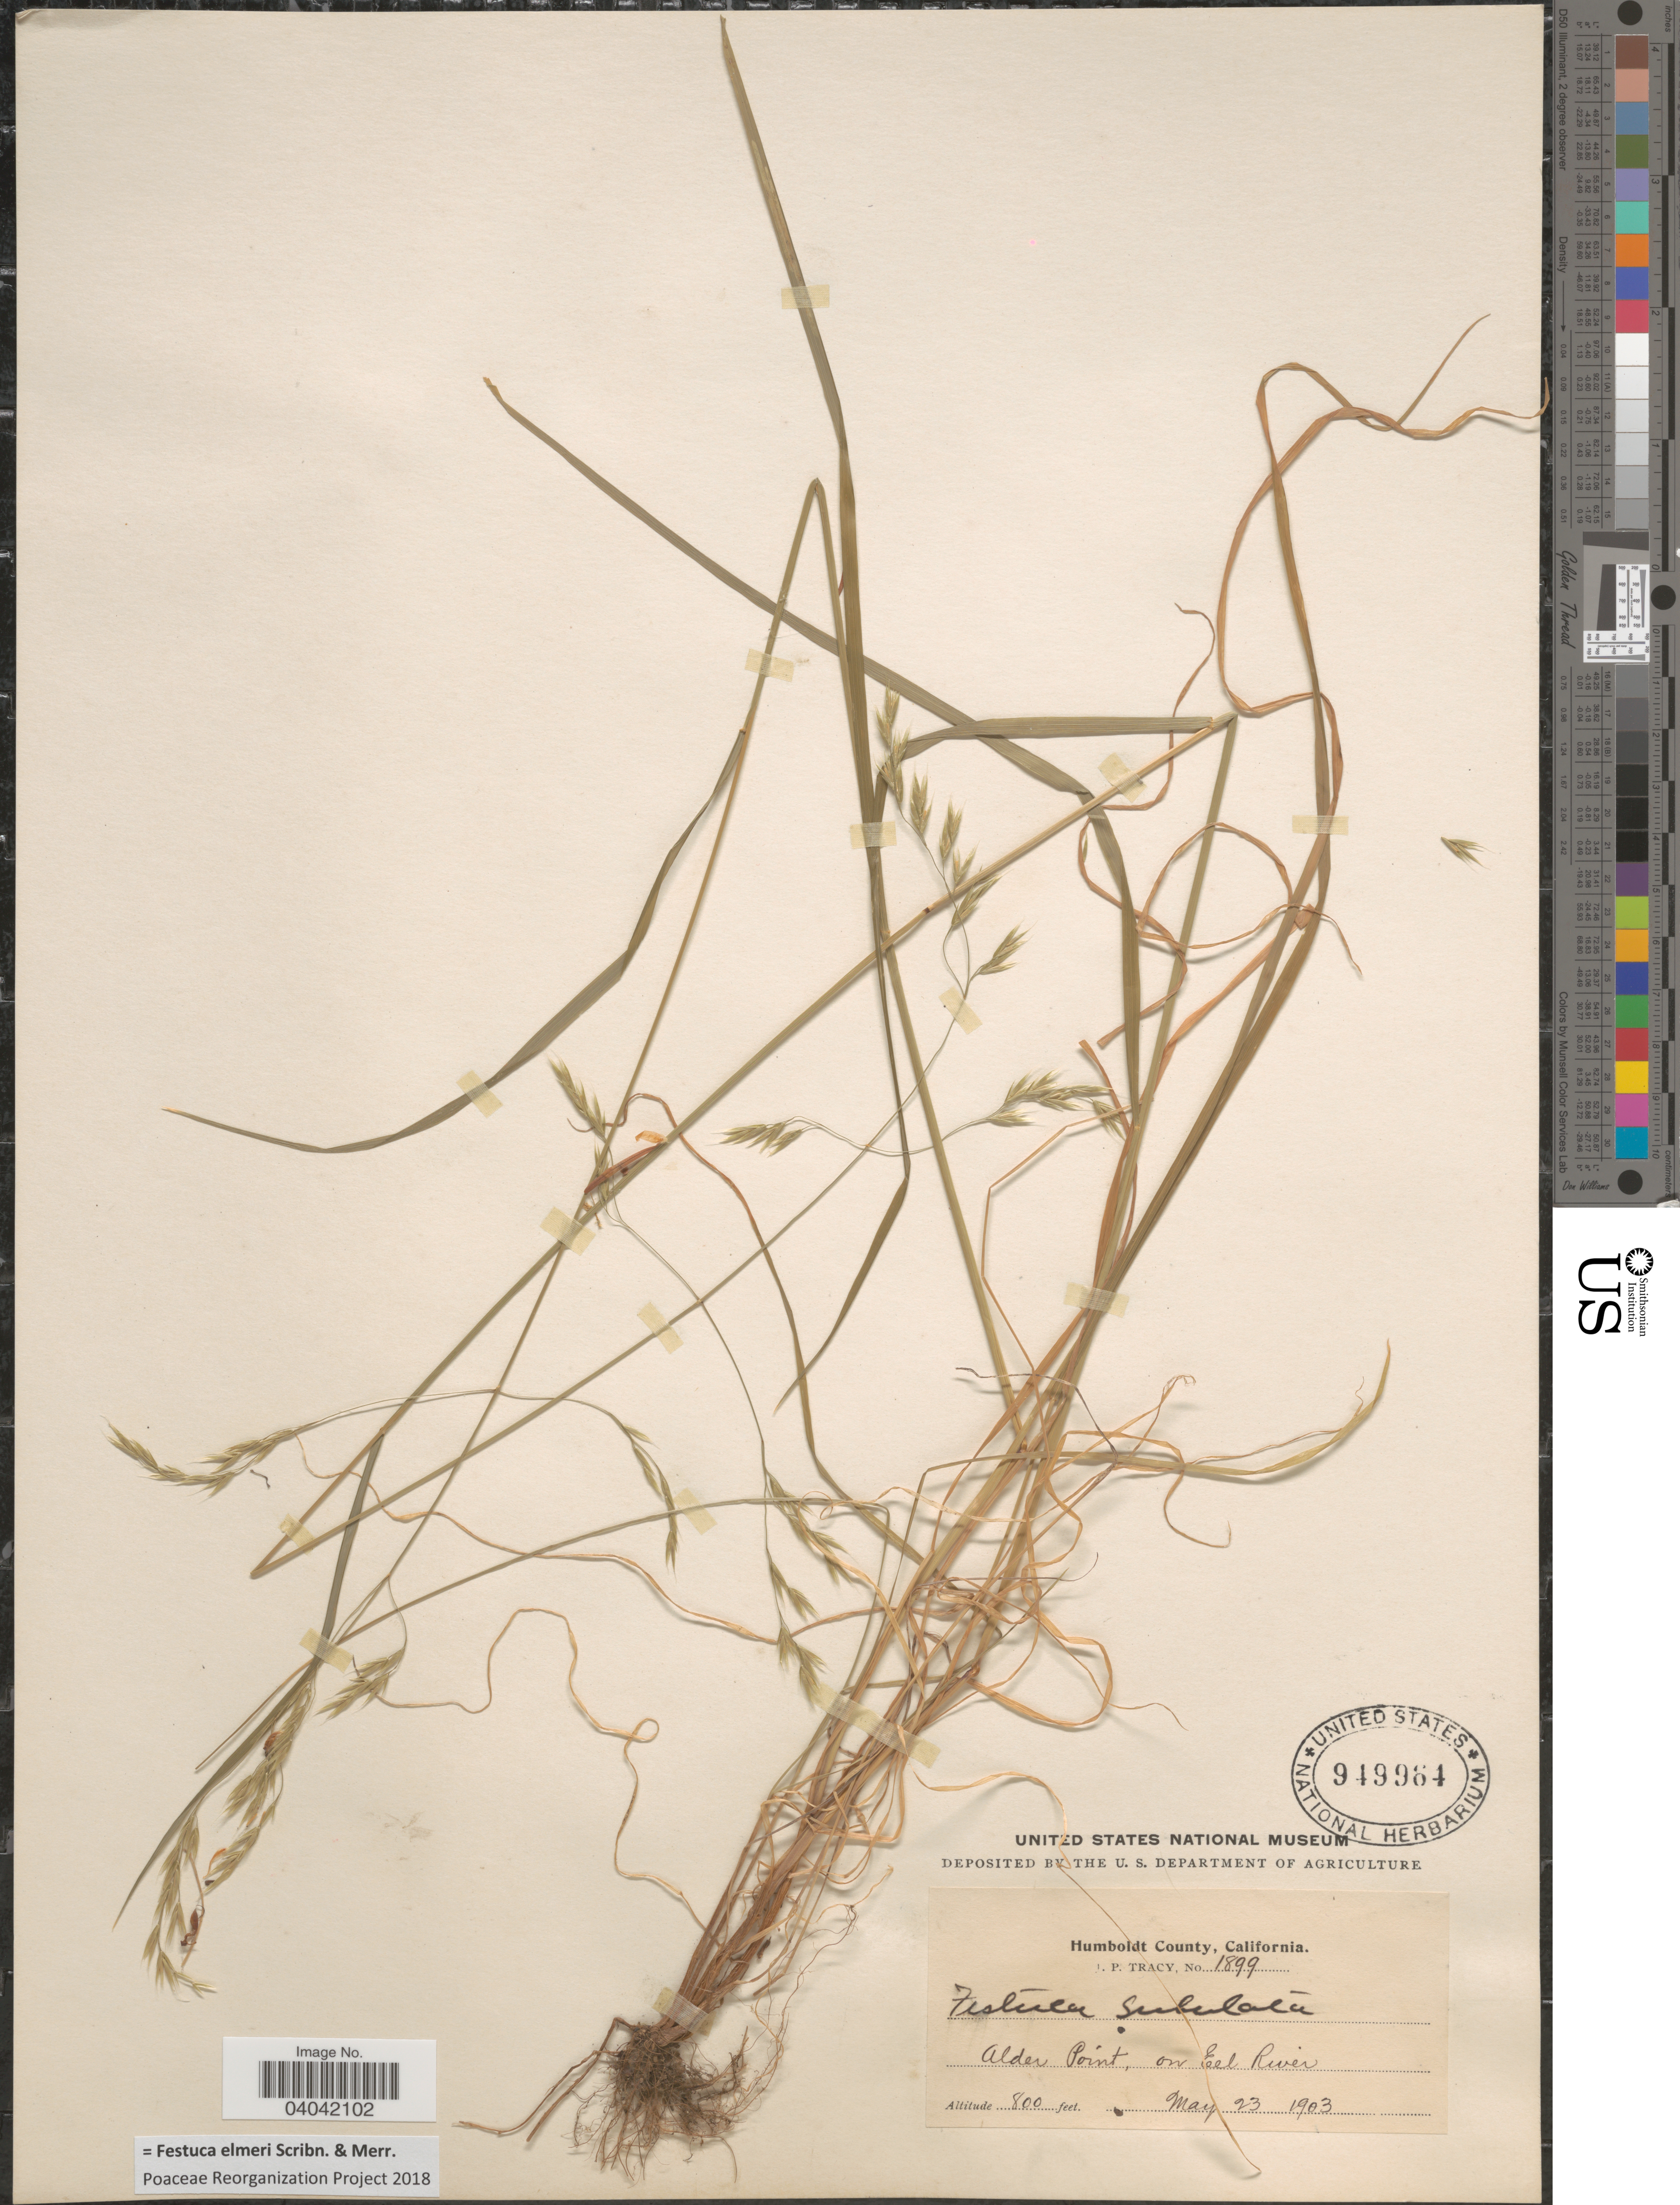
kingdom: Plantae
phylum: Tracheophyta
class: Liliopsida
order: Poales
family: Poaceae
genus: Festuca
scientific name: Festuca elmeri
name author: Scribn. & Merr.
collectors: J. Tracy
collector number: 1899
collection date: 1903-05-23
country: United States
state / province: California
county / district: Humboldt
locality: Humboldt County. Alder Point, on Eel River.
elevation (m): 244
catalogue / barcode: US 949964